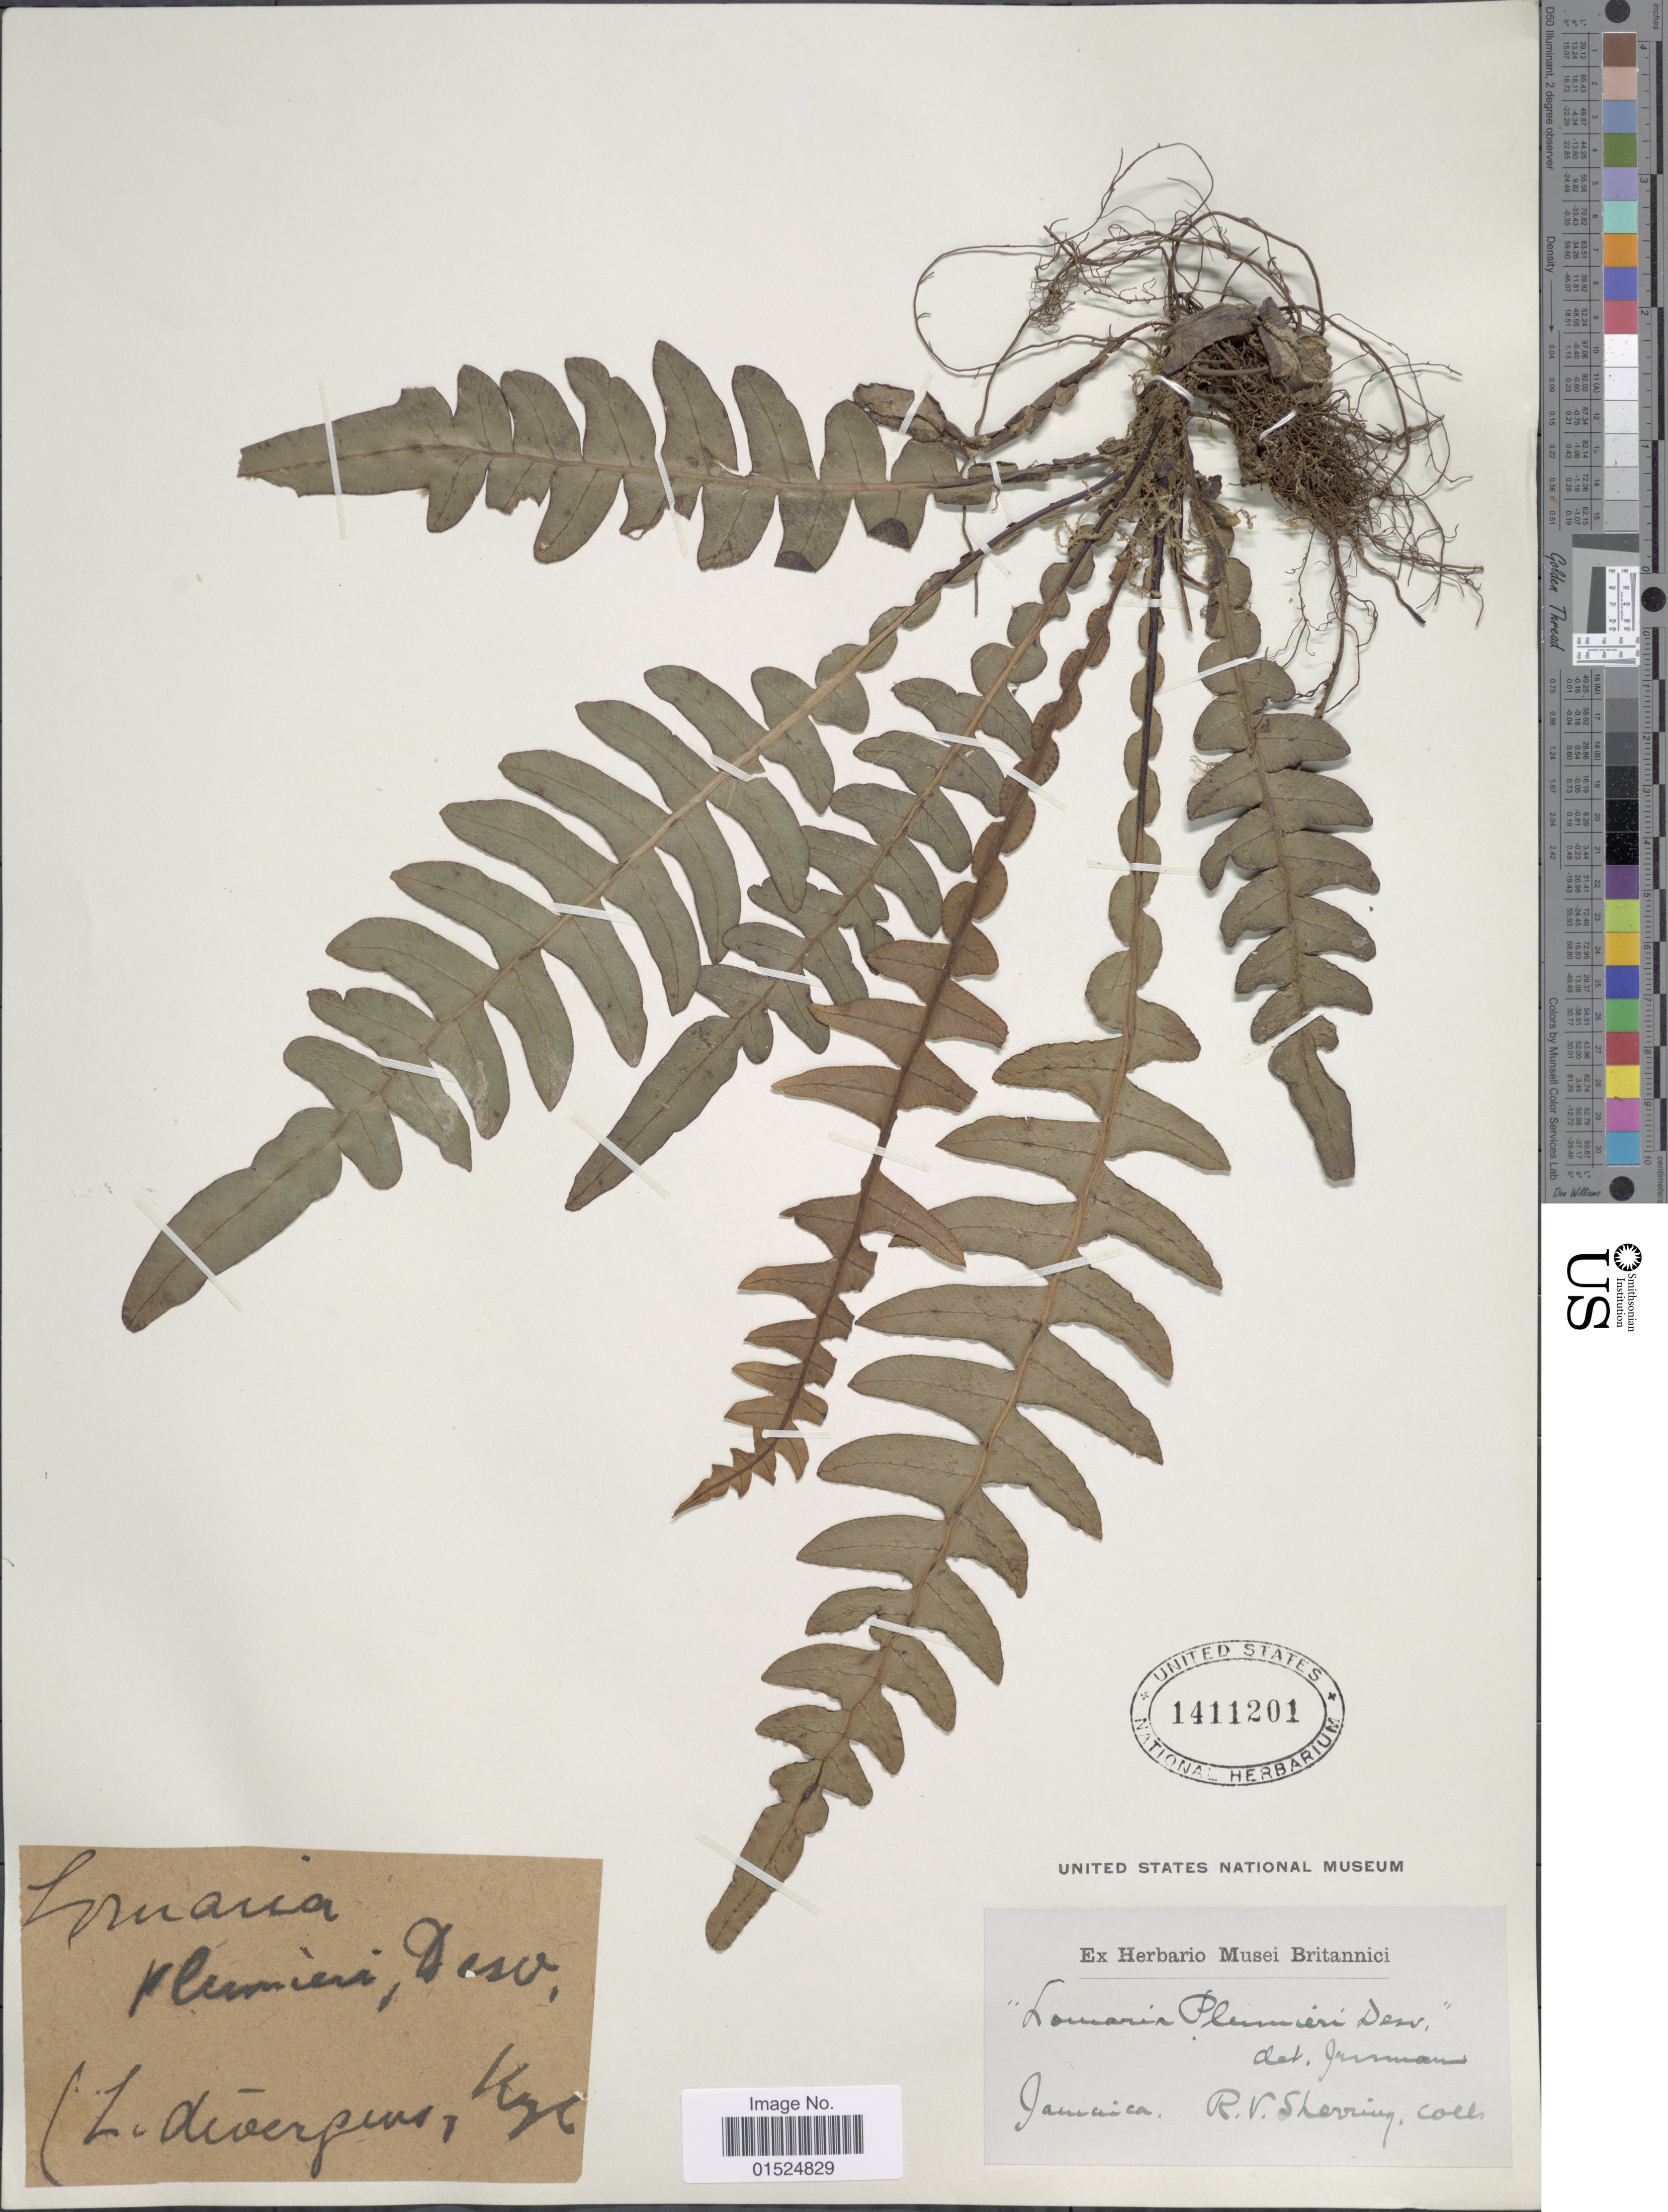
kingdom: Plantae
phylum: Tracheophyta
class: Polypodiopsida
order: Polypodiales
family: Blechnaceae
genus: Blechnum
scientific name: Blechnum jamaicense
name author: (Broadh.) C. Chr.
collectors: R. Sherring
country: Jamaica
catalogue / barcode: US 1411201